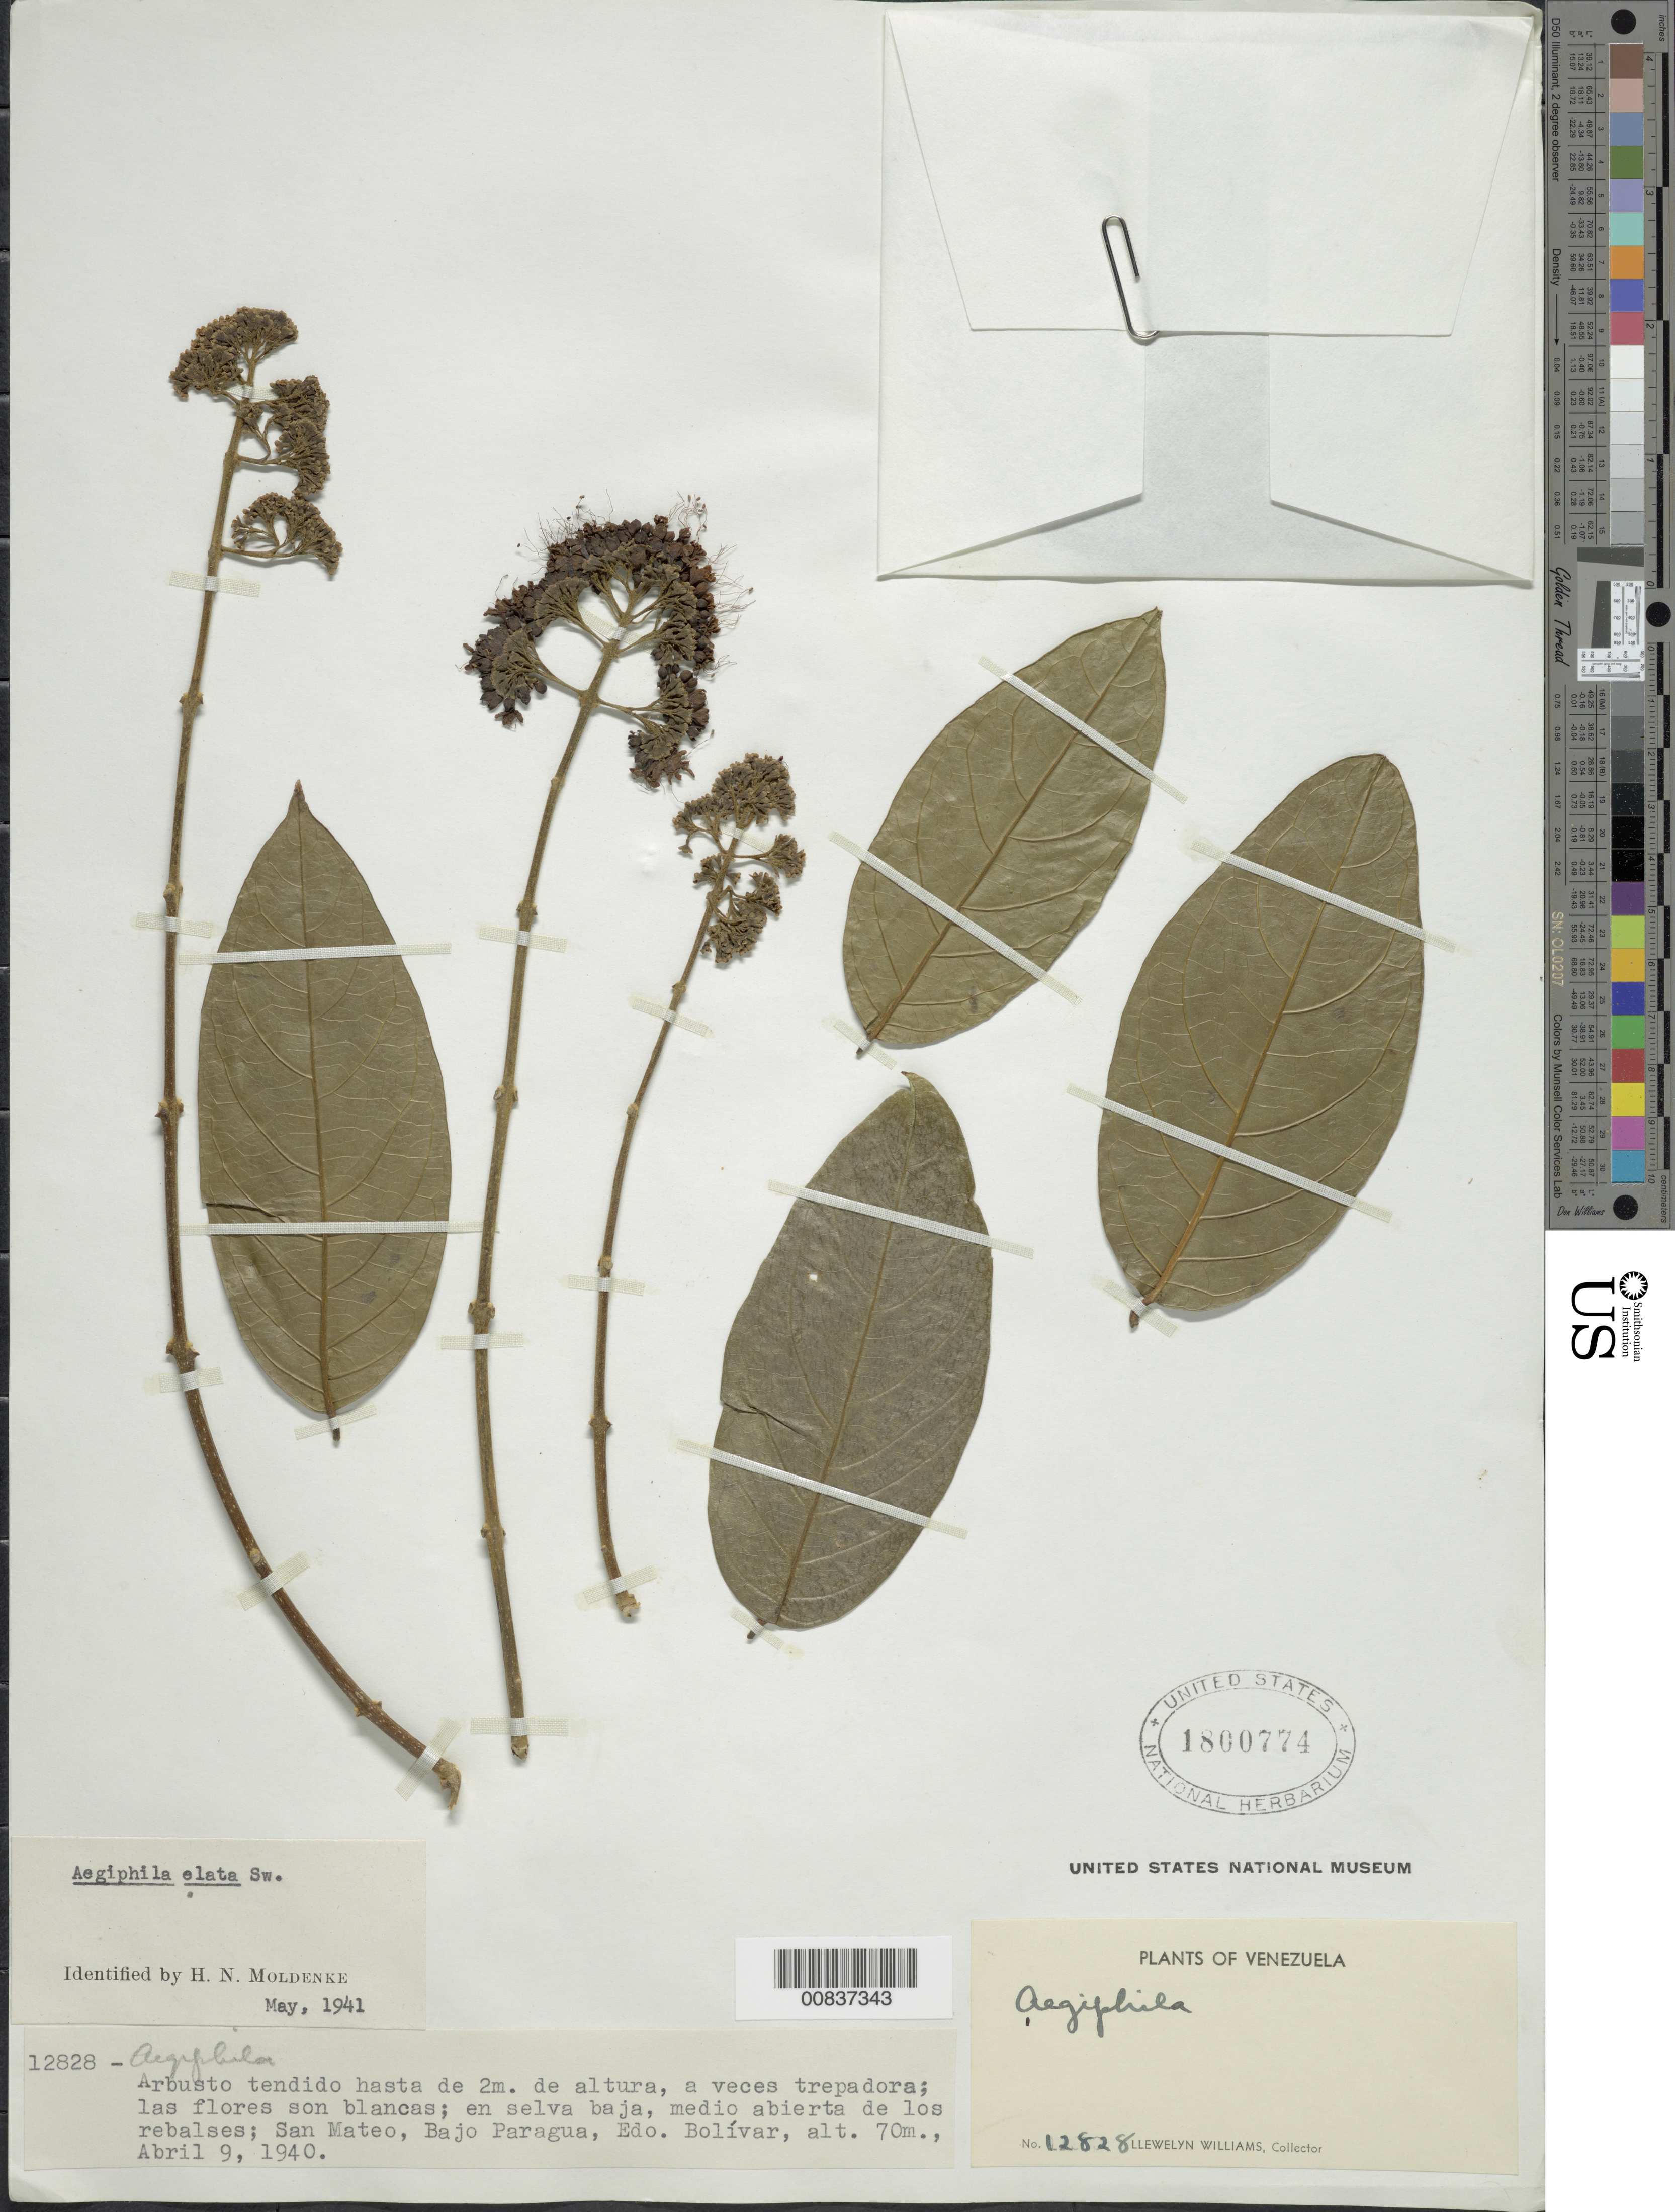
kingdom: Plantae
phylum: Tracheophyta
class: Magnoliopsida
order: Lamiales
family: Lamiaceae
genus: Aegiphila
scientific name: Aegiphila elata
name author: Sw.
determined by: Moldenke, H. N.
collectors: Ll. Williams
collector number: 12828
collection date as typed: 9-Apr-40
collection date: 1940-04-09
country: Venezuela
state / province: Bolívar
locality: San Mateo, Bajo Paragua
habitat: Selva baja, medio abierta de los rebalses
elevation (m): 70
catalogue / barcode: US 1800774